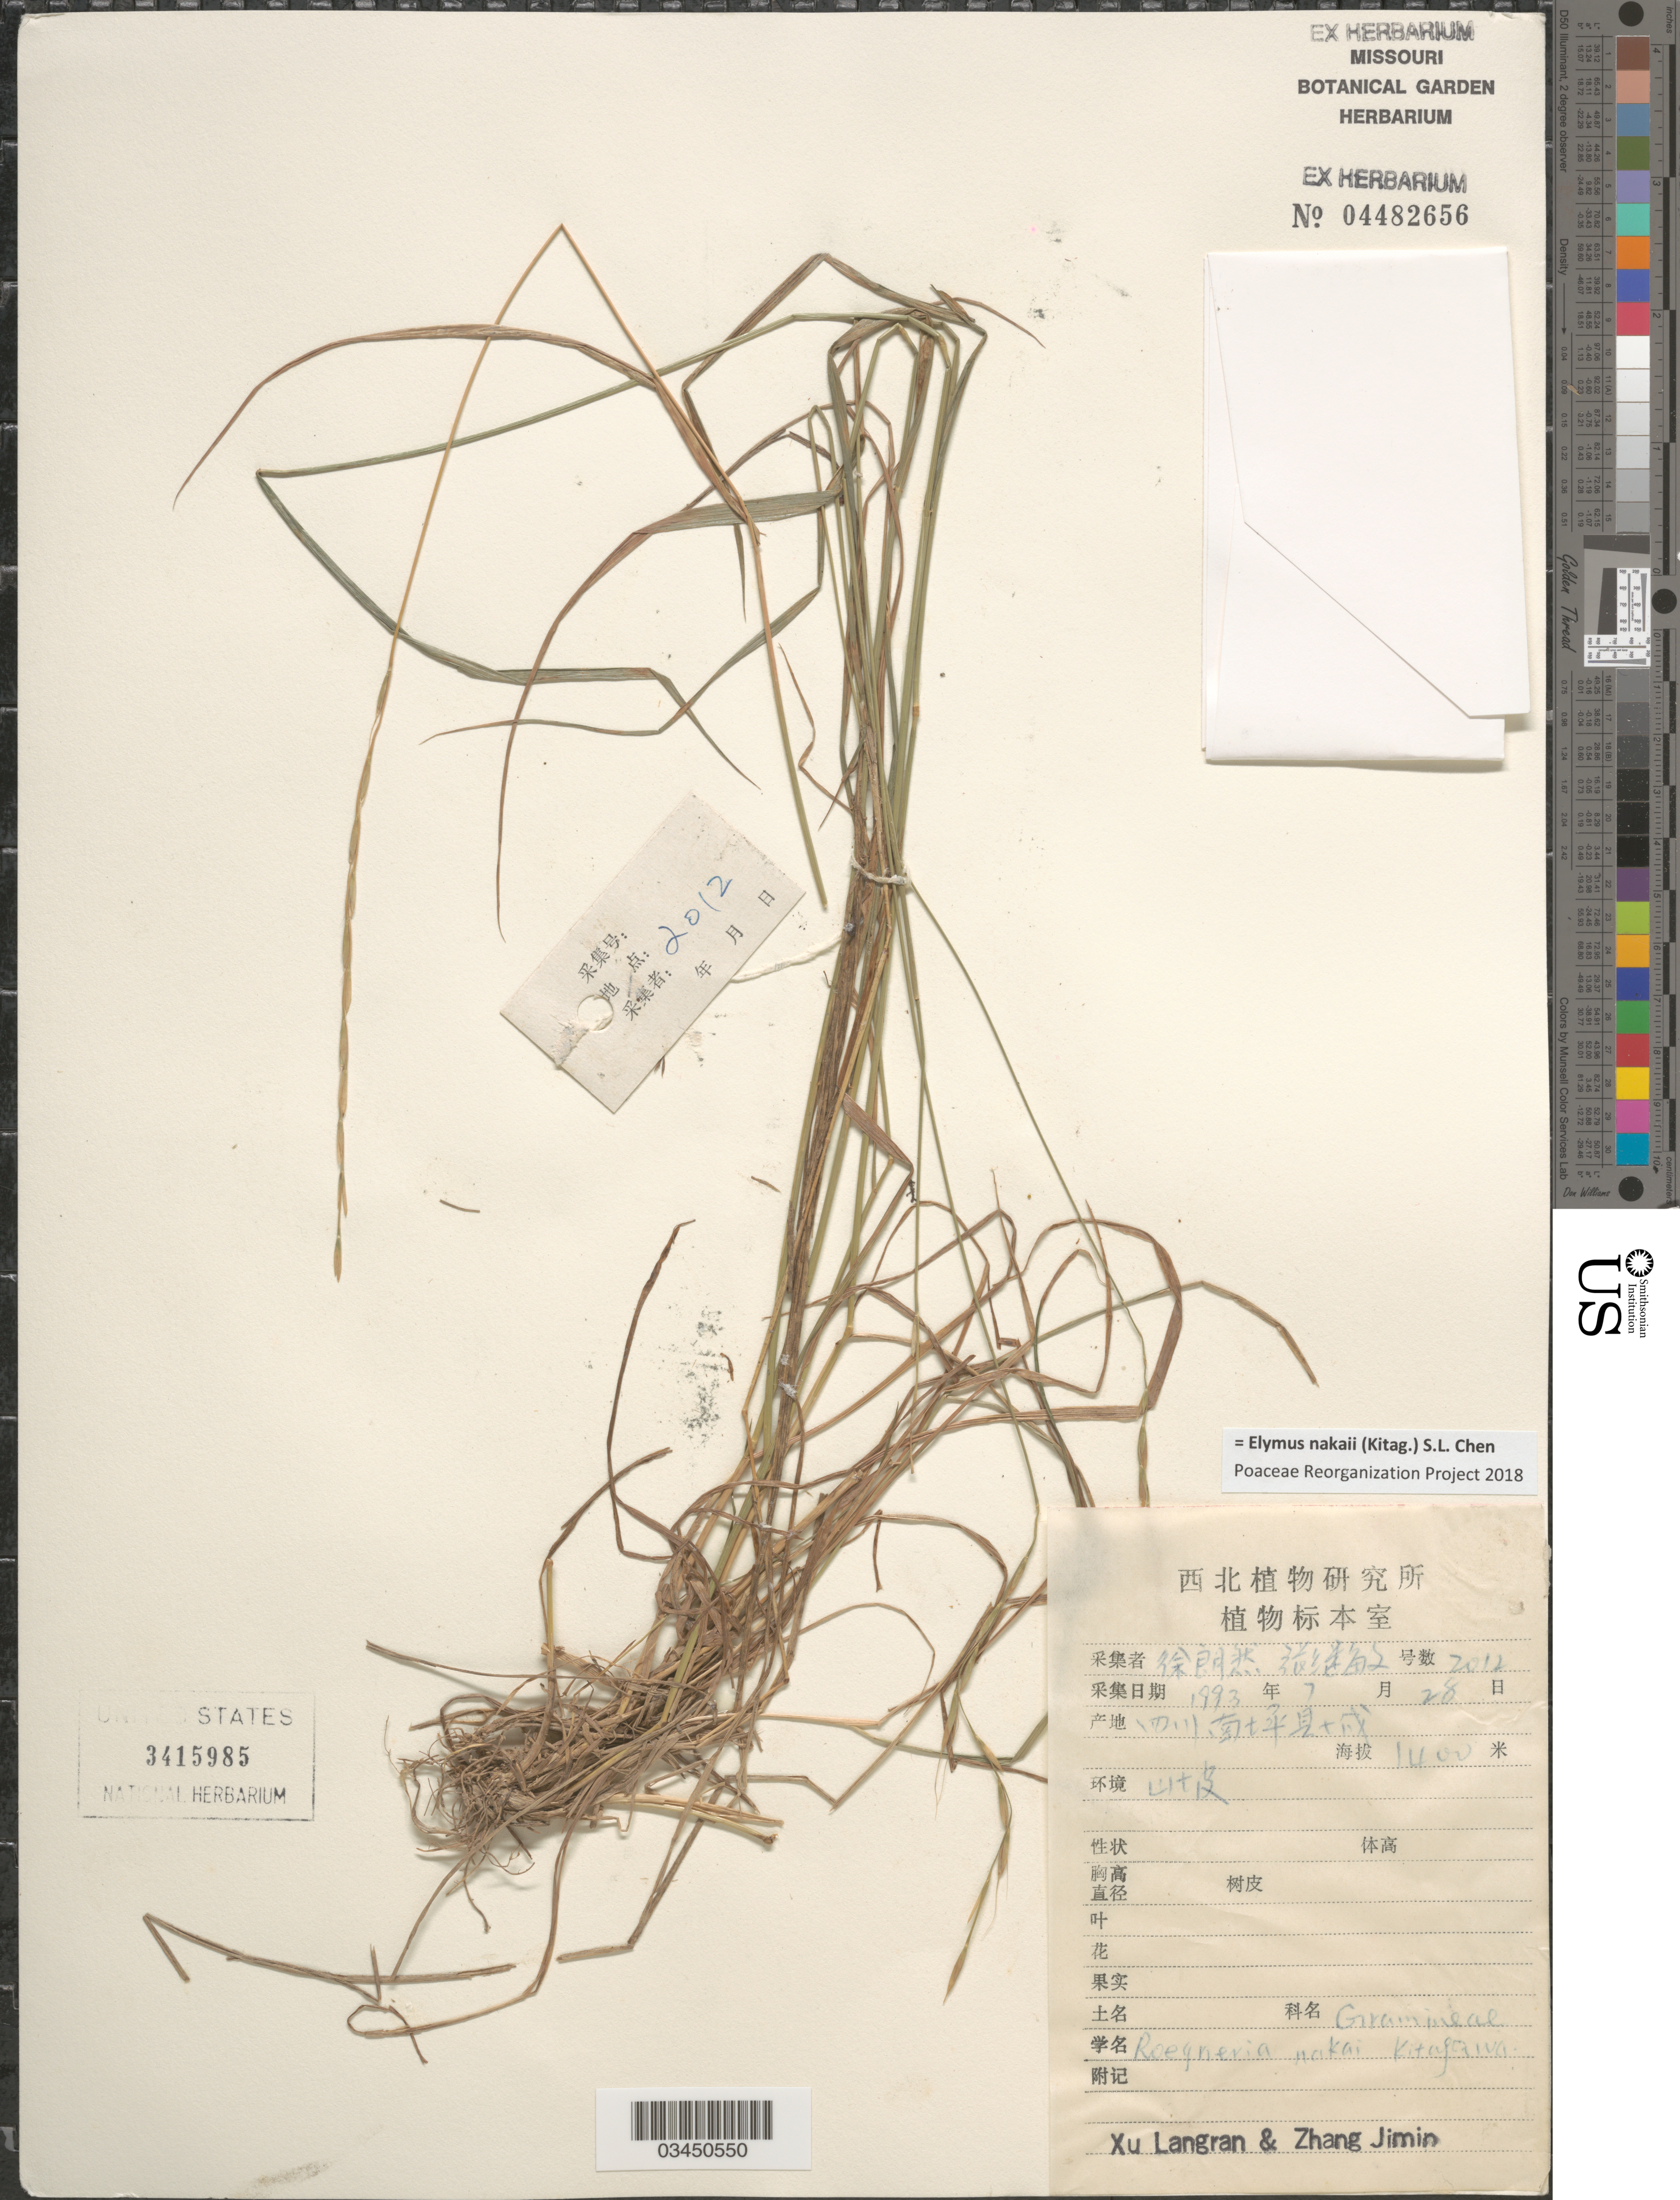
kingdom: Plantae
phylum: Tracheophyta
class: Liliopsida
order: Poales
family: Poaceae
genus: Elymus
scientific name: Elymus nakaii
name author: (Kitag.) S.L. Chen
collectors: L. Xu & J. Zhang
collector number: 2012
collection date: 1993-07-28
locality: X.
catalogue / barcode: US 3415985